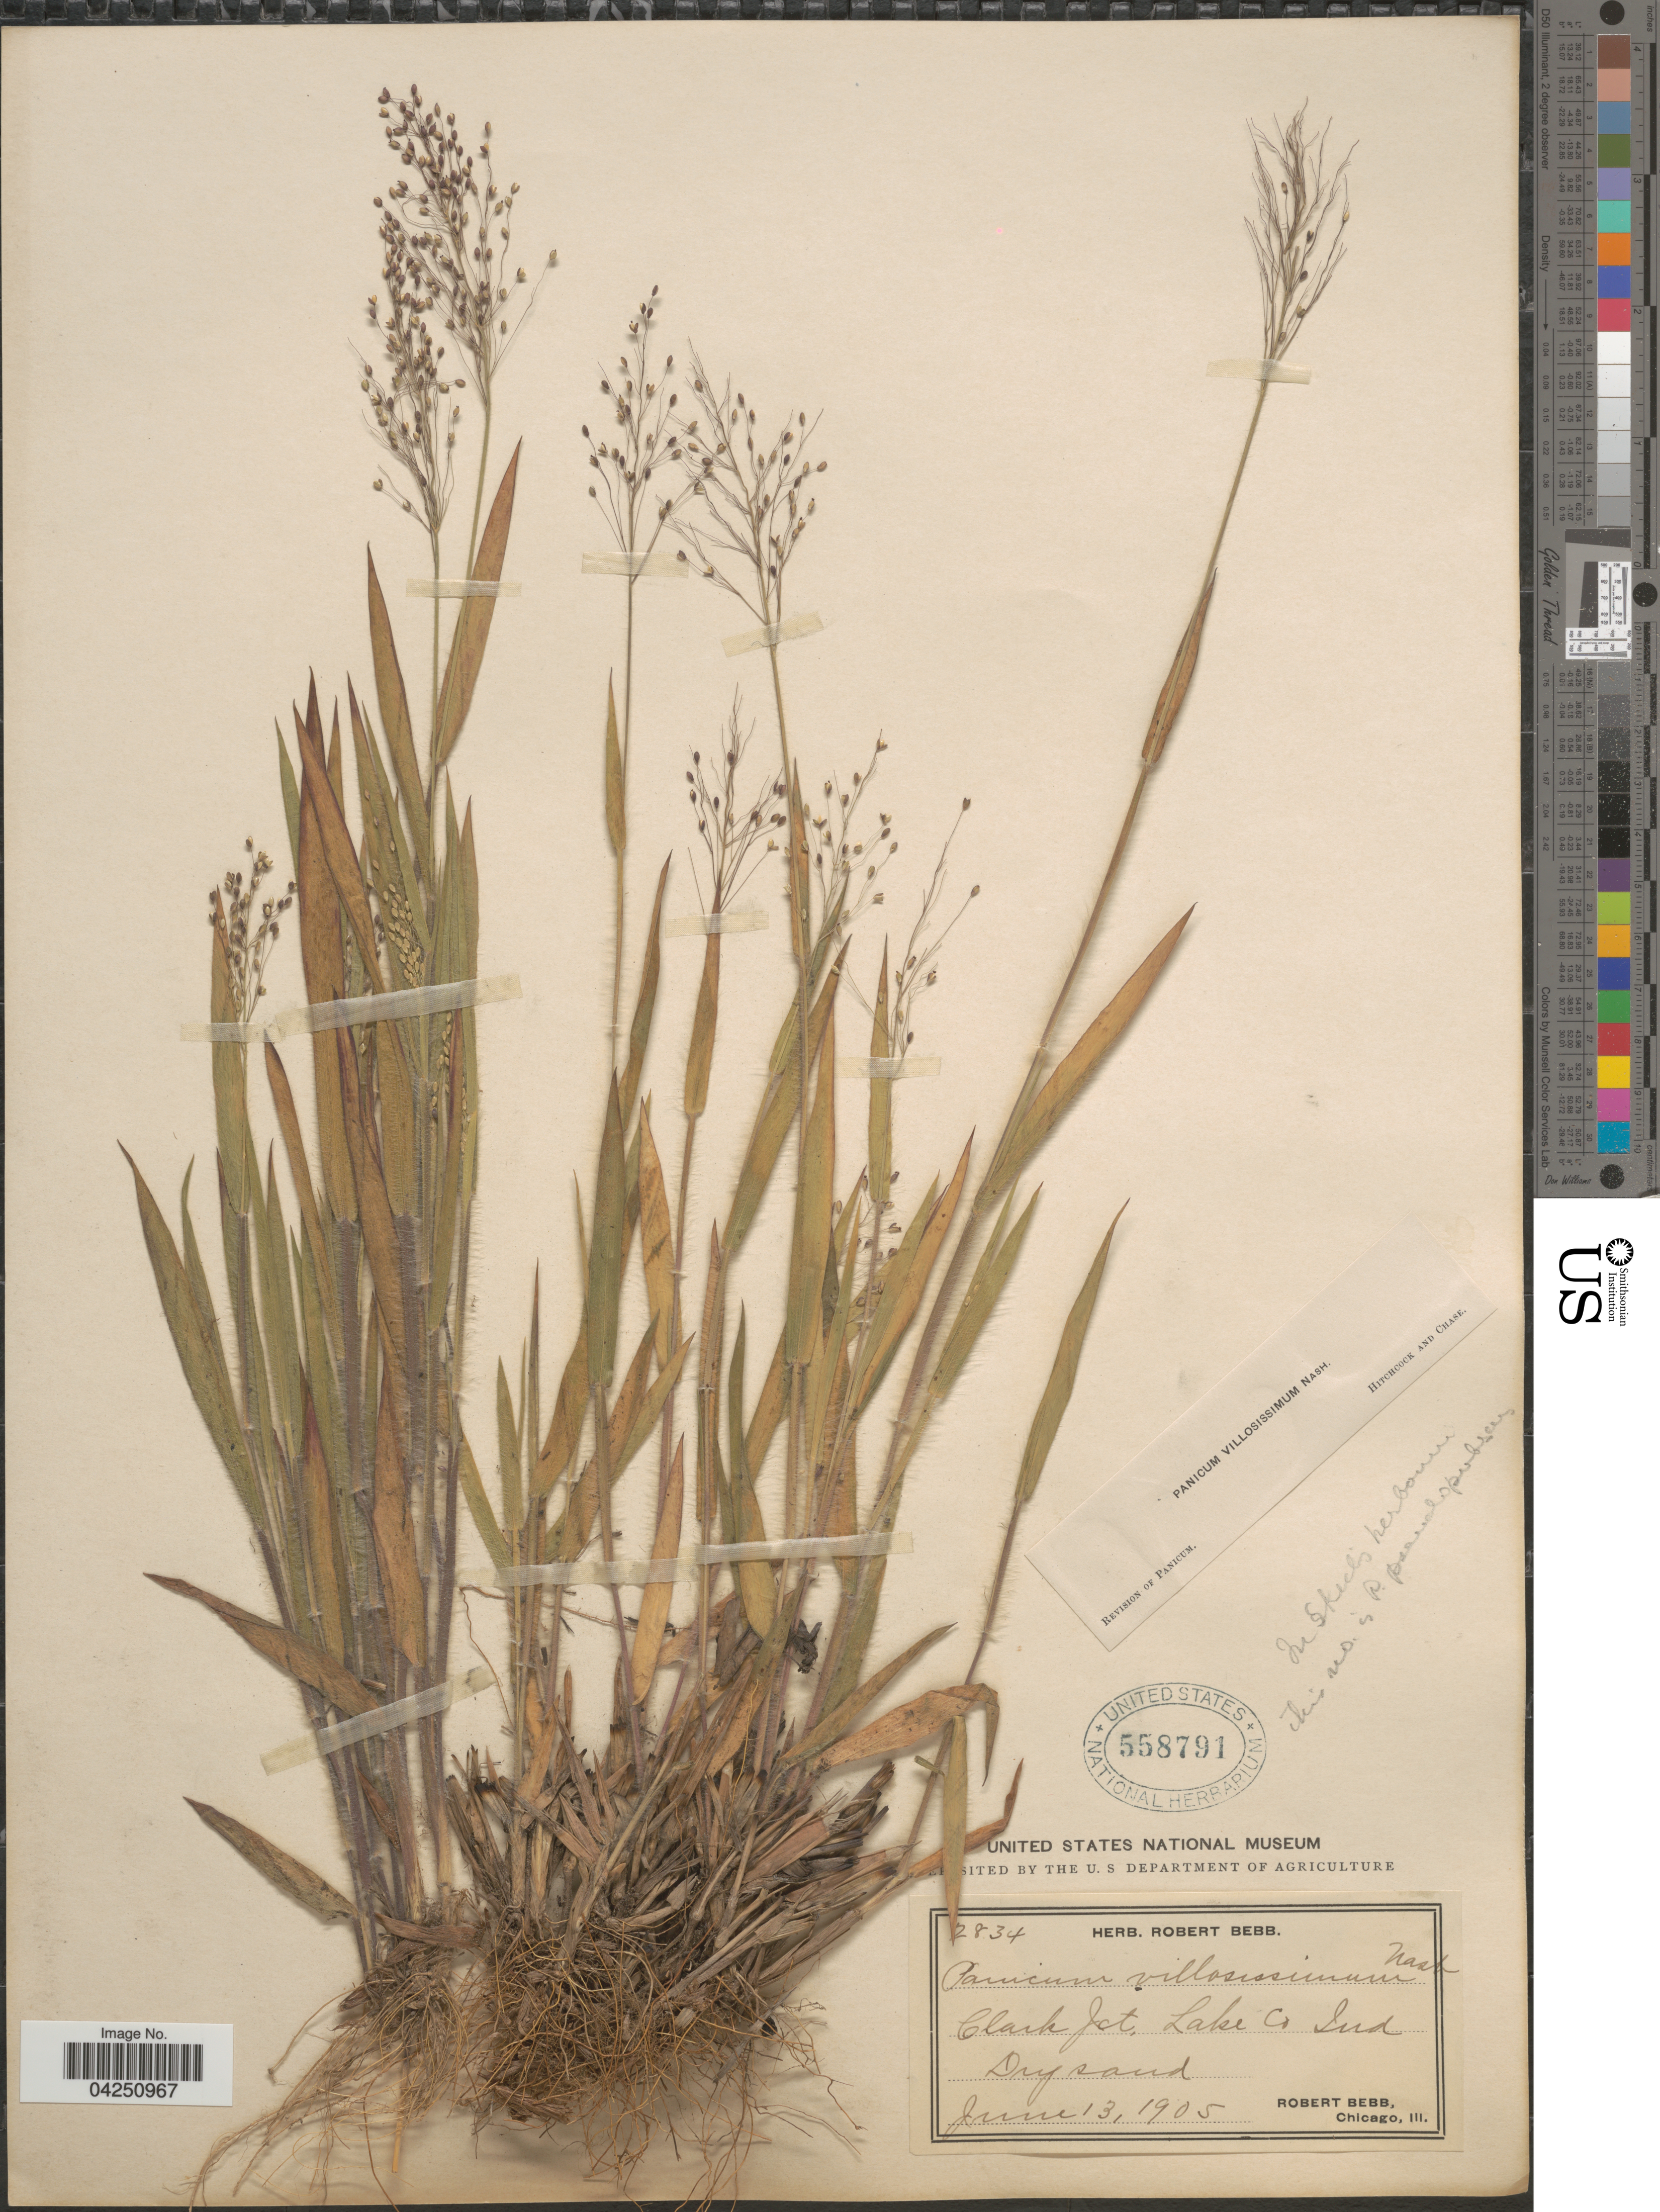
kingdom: Plantae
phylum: Tracheophyta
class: Liliopsida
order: Poales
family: Poaceae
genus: Dichanthelium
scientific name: Dichanthelium acuminatum var. acuminatum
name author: (Sw.) Gould & C.A. Clark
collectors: R. Bebb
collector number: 2834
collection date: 1905-06-13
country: United States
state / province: Indiana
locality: Clark Jct. Lake Co.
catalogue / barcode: US 558791